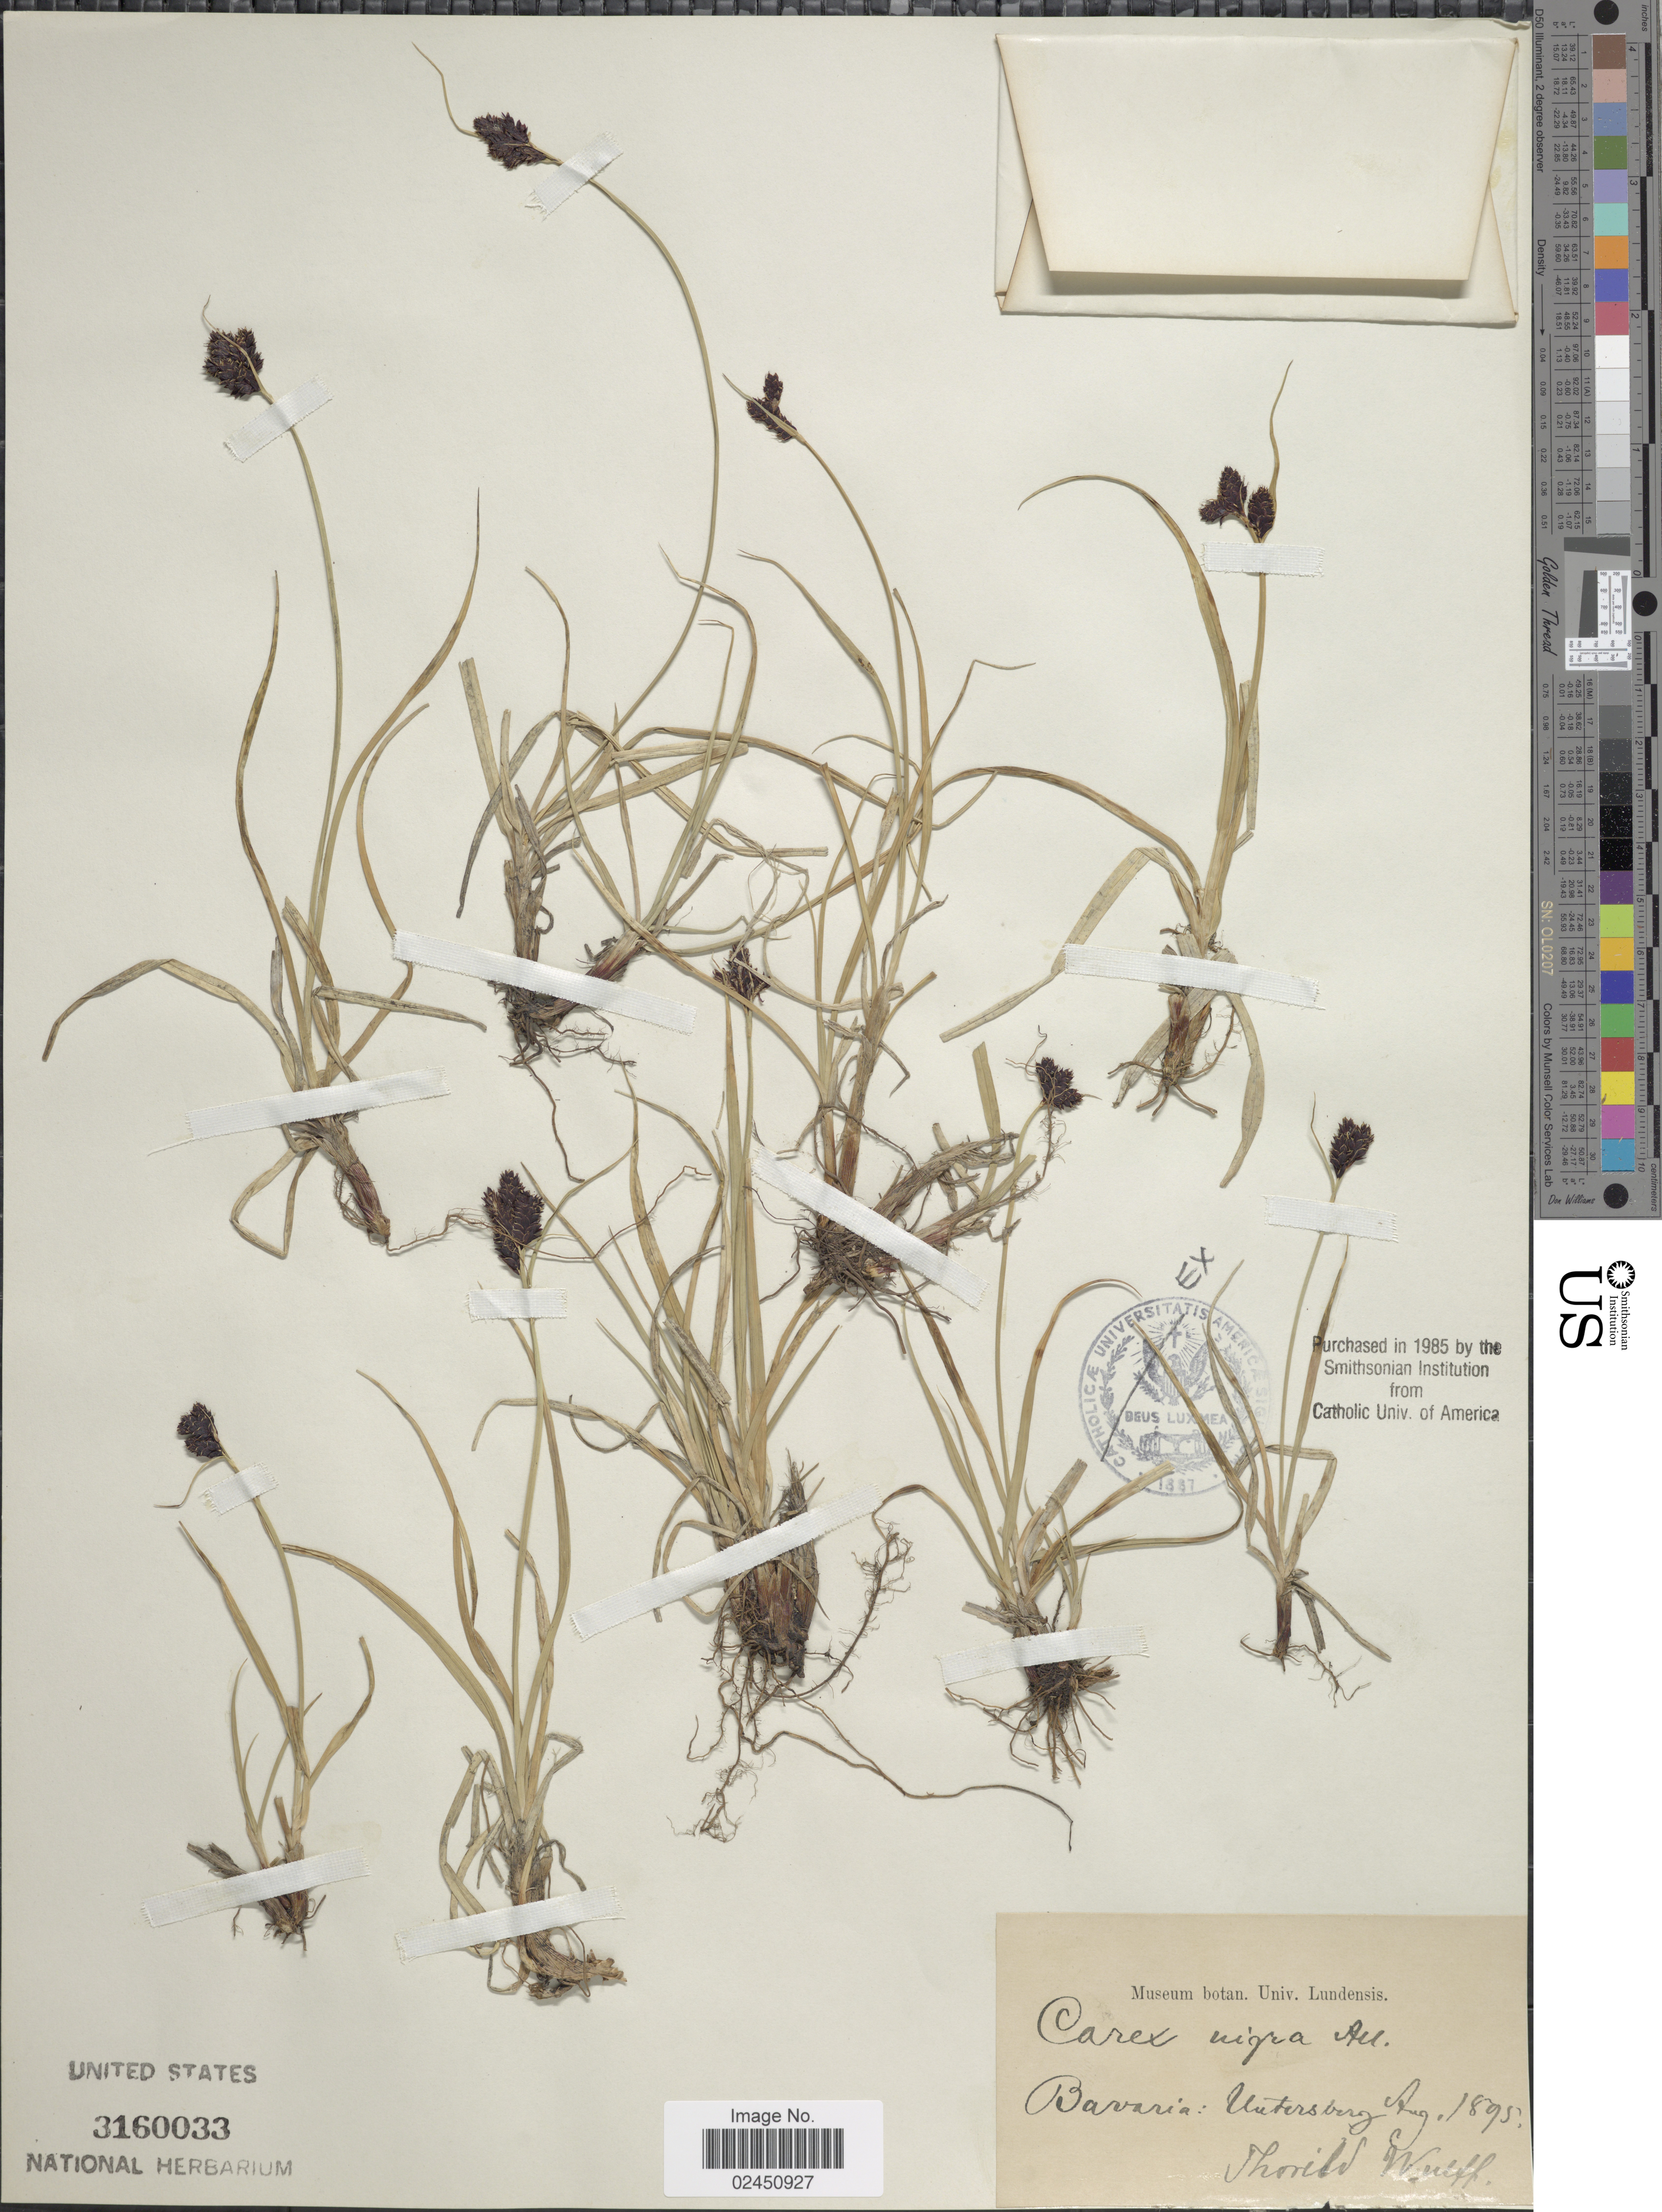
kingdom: Plantae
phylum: Tracheophyta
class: Liliopsida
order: Poales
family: Cyperaceae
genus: Carex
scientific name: Carex parviflora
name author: Host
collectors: T. Wulff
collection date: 1895-08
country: Germany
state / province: Bayern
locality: Bavaria: Untersberg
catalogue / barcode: US 3160033